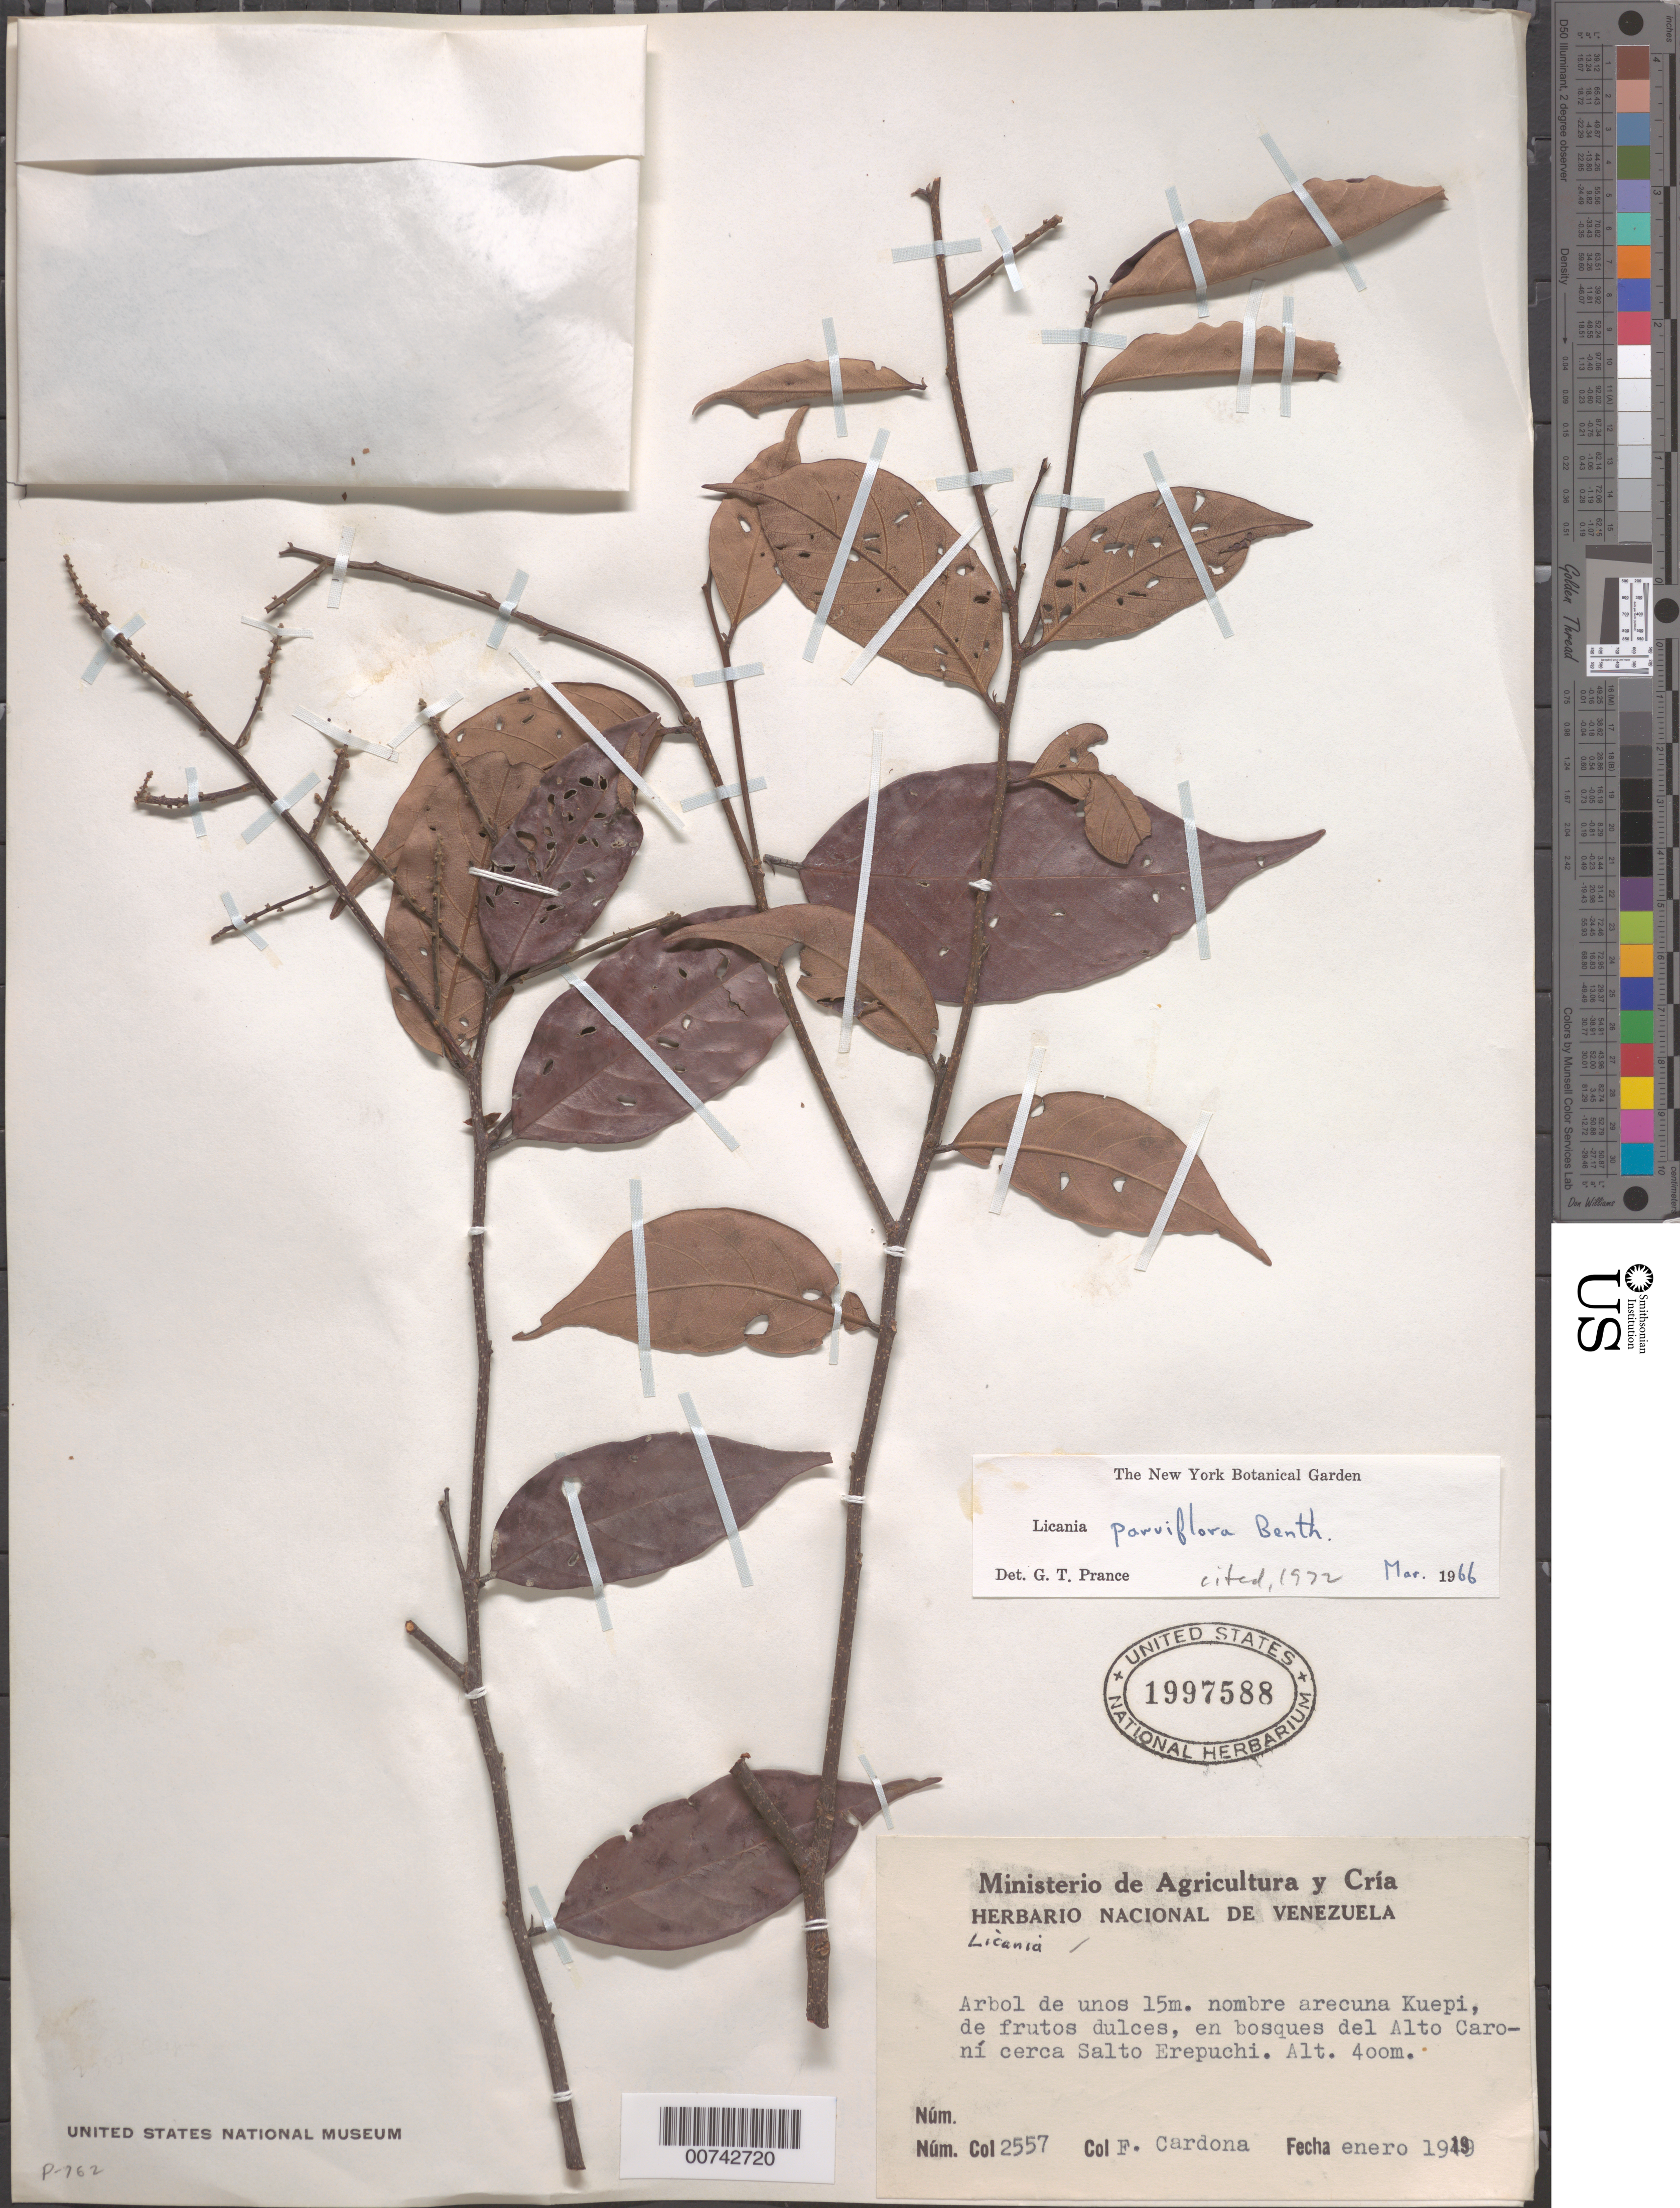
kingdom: Plantae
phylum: Tracheophyta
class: Magnoliopsida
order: Malpighiales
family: Chrysobalanaceae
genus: Licania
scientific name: Licania parviflora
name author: Benth.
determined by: Prance, G. T.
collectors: F. Cardona Puig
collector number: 2557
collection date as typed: Jan-49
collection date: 1949-01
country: Venezuela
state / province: Bolívar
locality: Alto Río Caroní, cerca Salto Erepuchi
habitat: Bosques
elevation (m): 400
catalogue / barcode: US 1997588